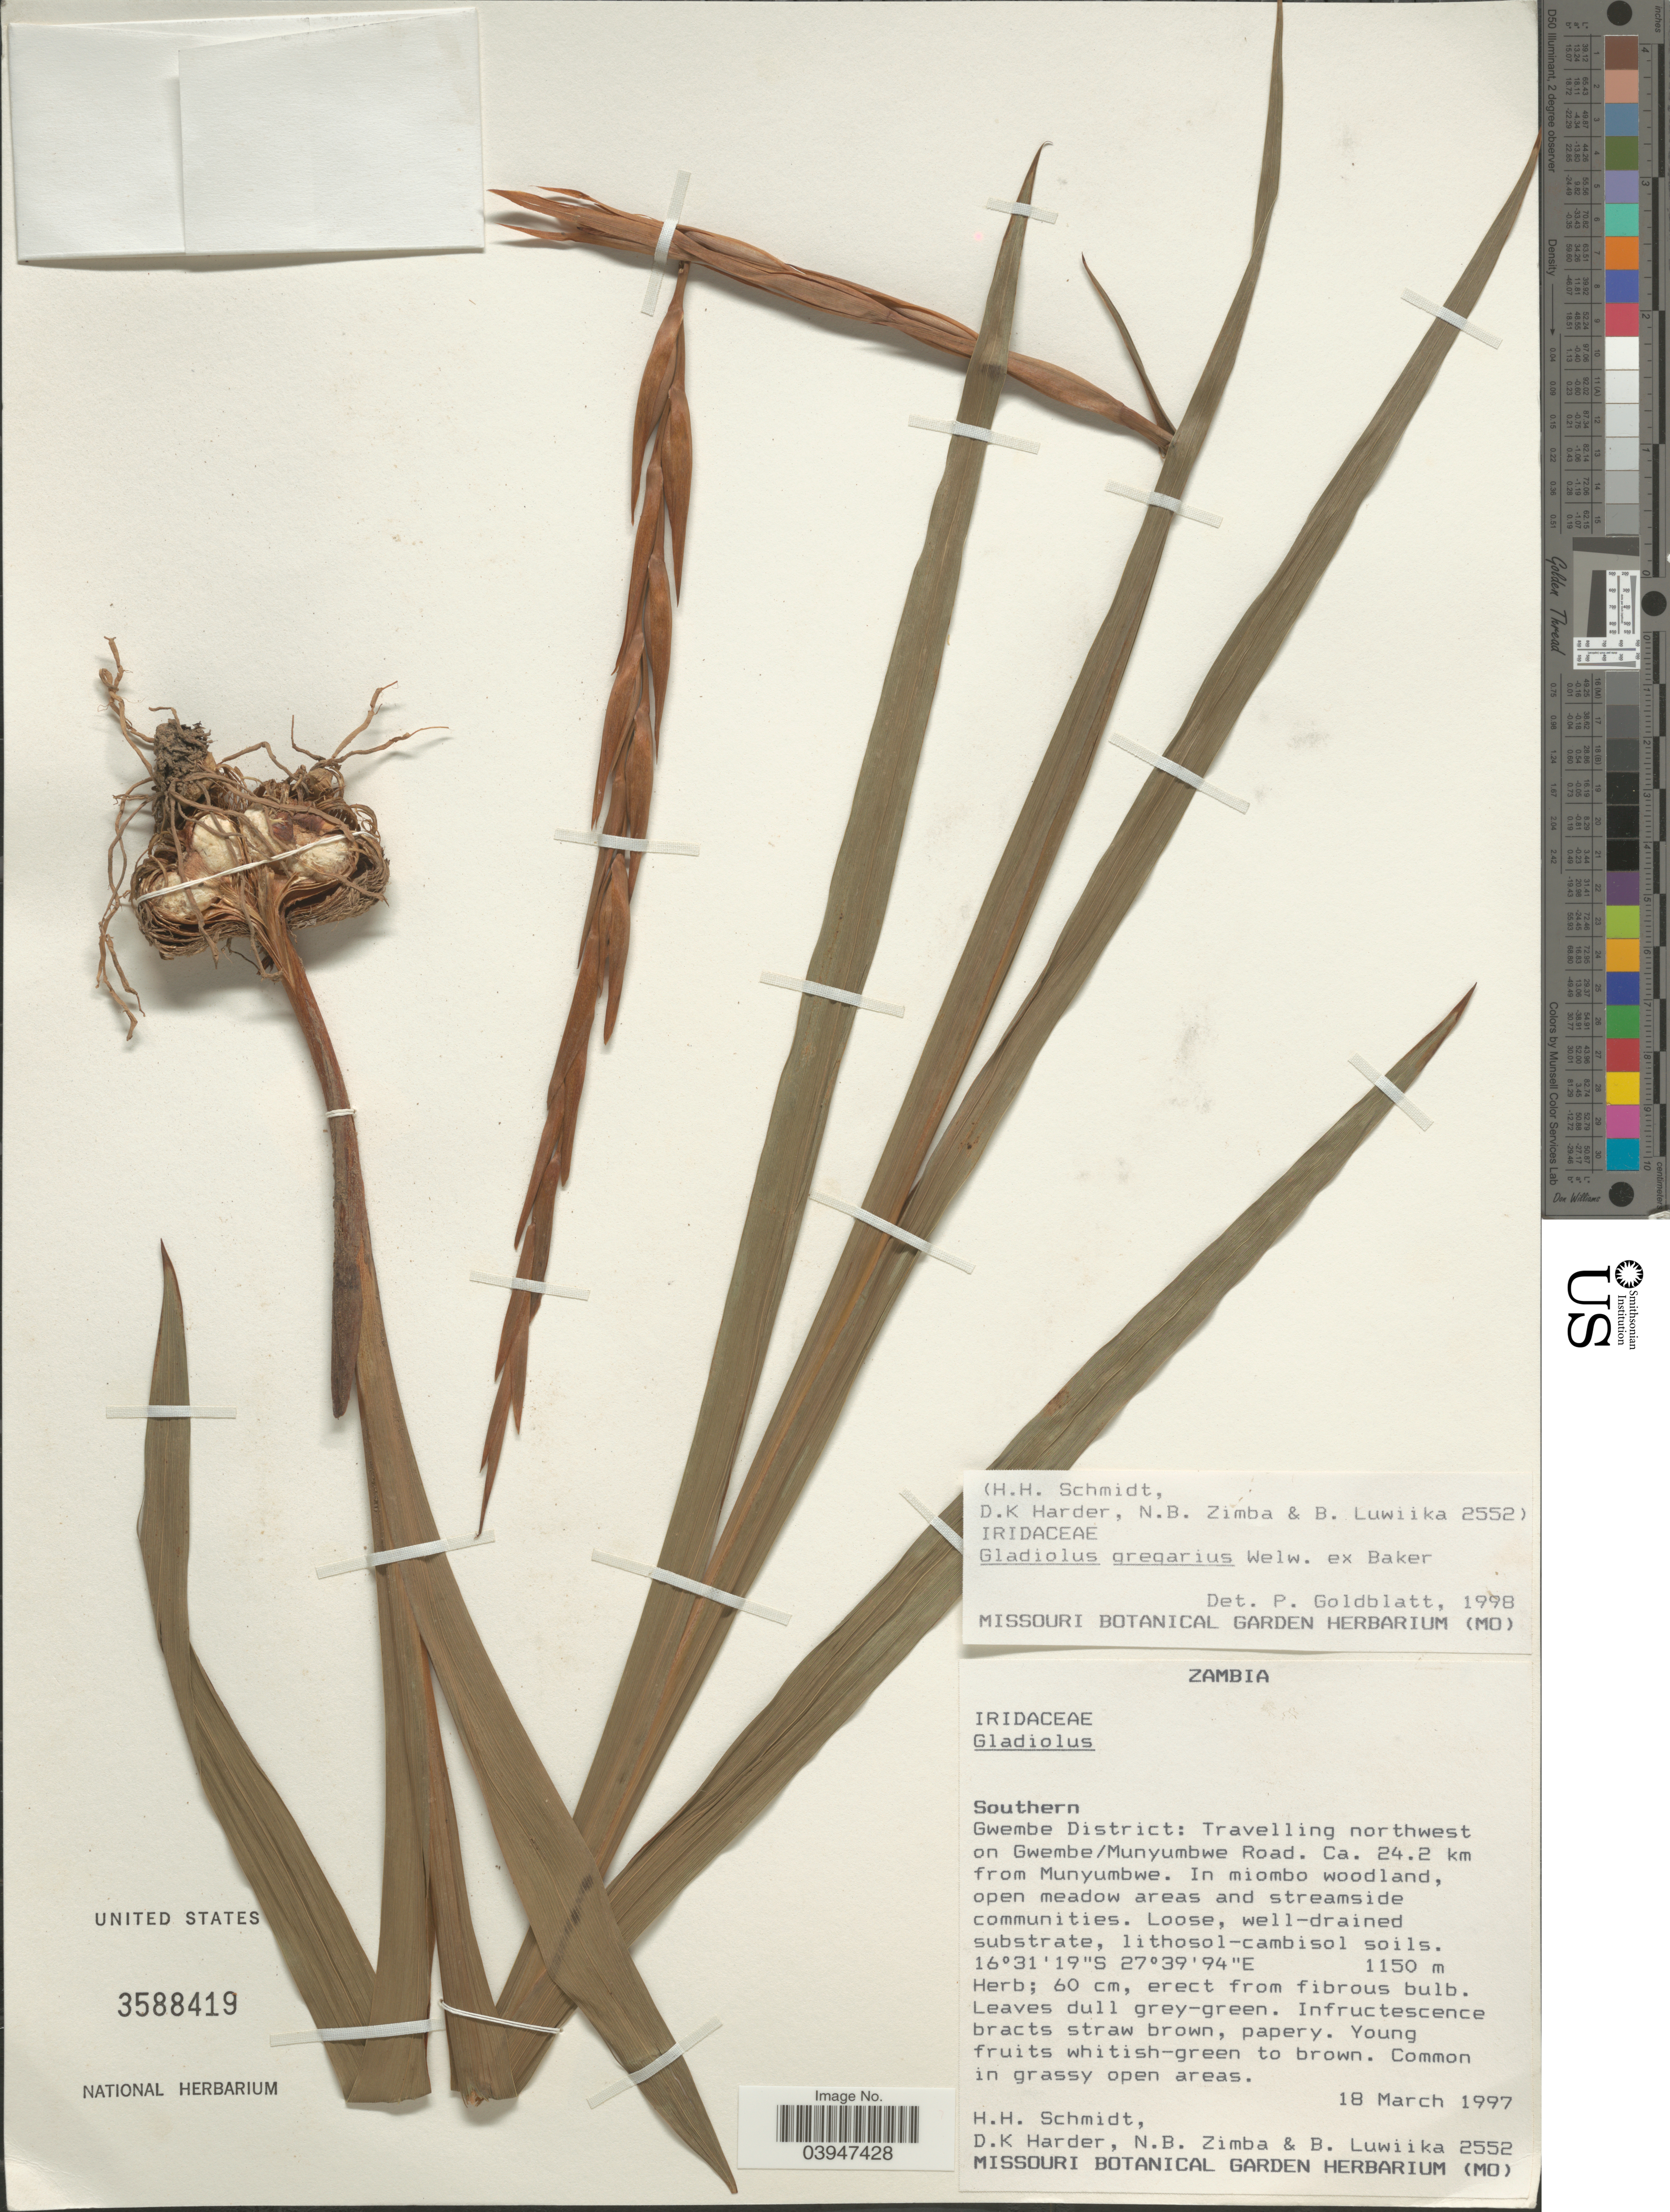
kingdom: Plantae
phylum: Tracheophyta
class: Liliopsida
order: Asparagales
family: Iridaceae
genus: Gladiolus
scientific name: Gladiolus gregarius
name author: Welw. ex Baker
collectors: H. H. Schmidt, D. Harder, N. B. Zimba & B. Luwiika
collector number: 2552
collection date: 1997-03-18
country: Zambia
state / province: Southern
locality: Gwembe District: Travelling northwest on Gwembe/Munyumbwe Road. Ca. 24.2 km from Munyumbwe.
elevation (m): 1150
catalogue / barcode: US 3588419